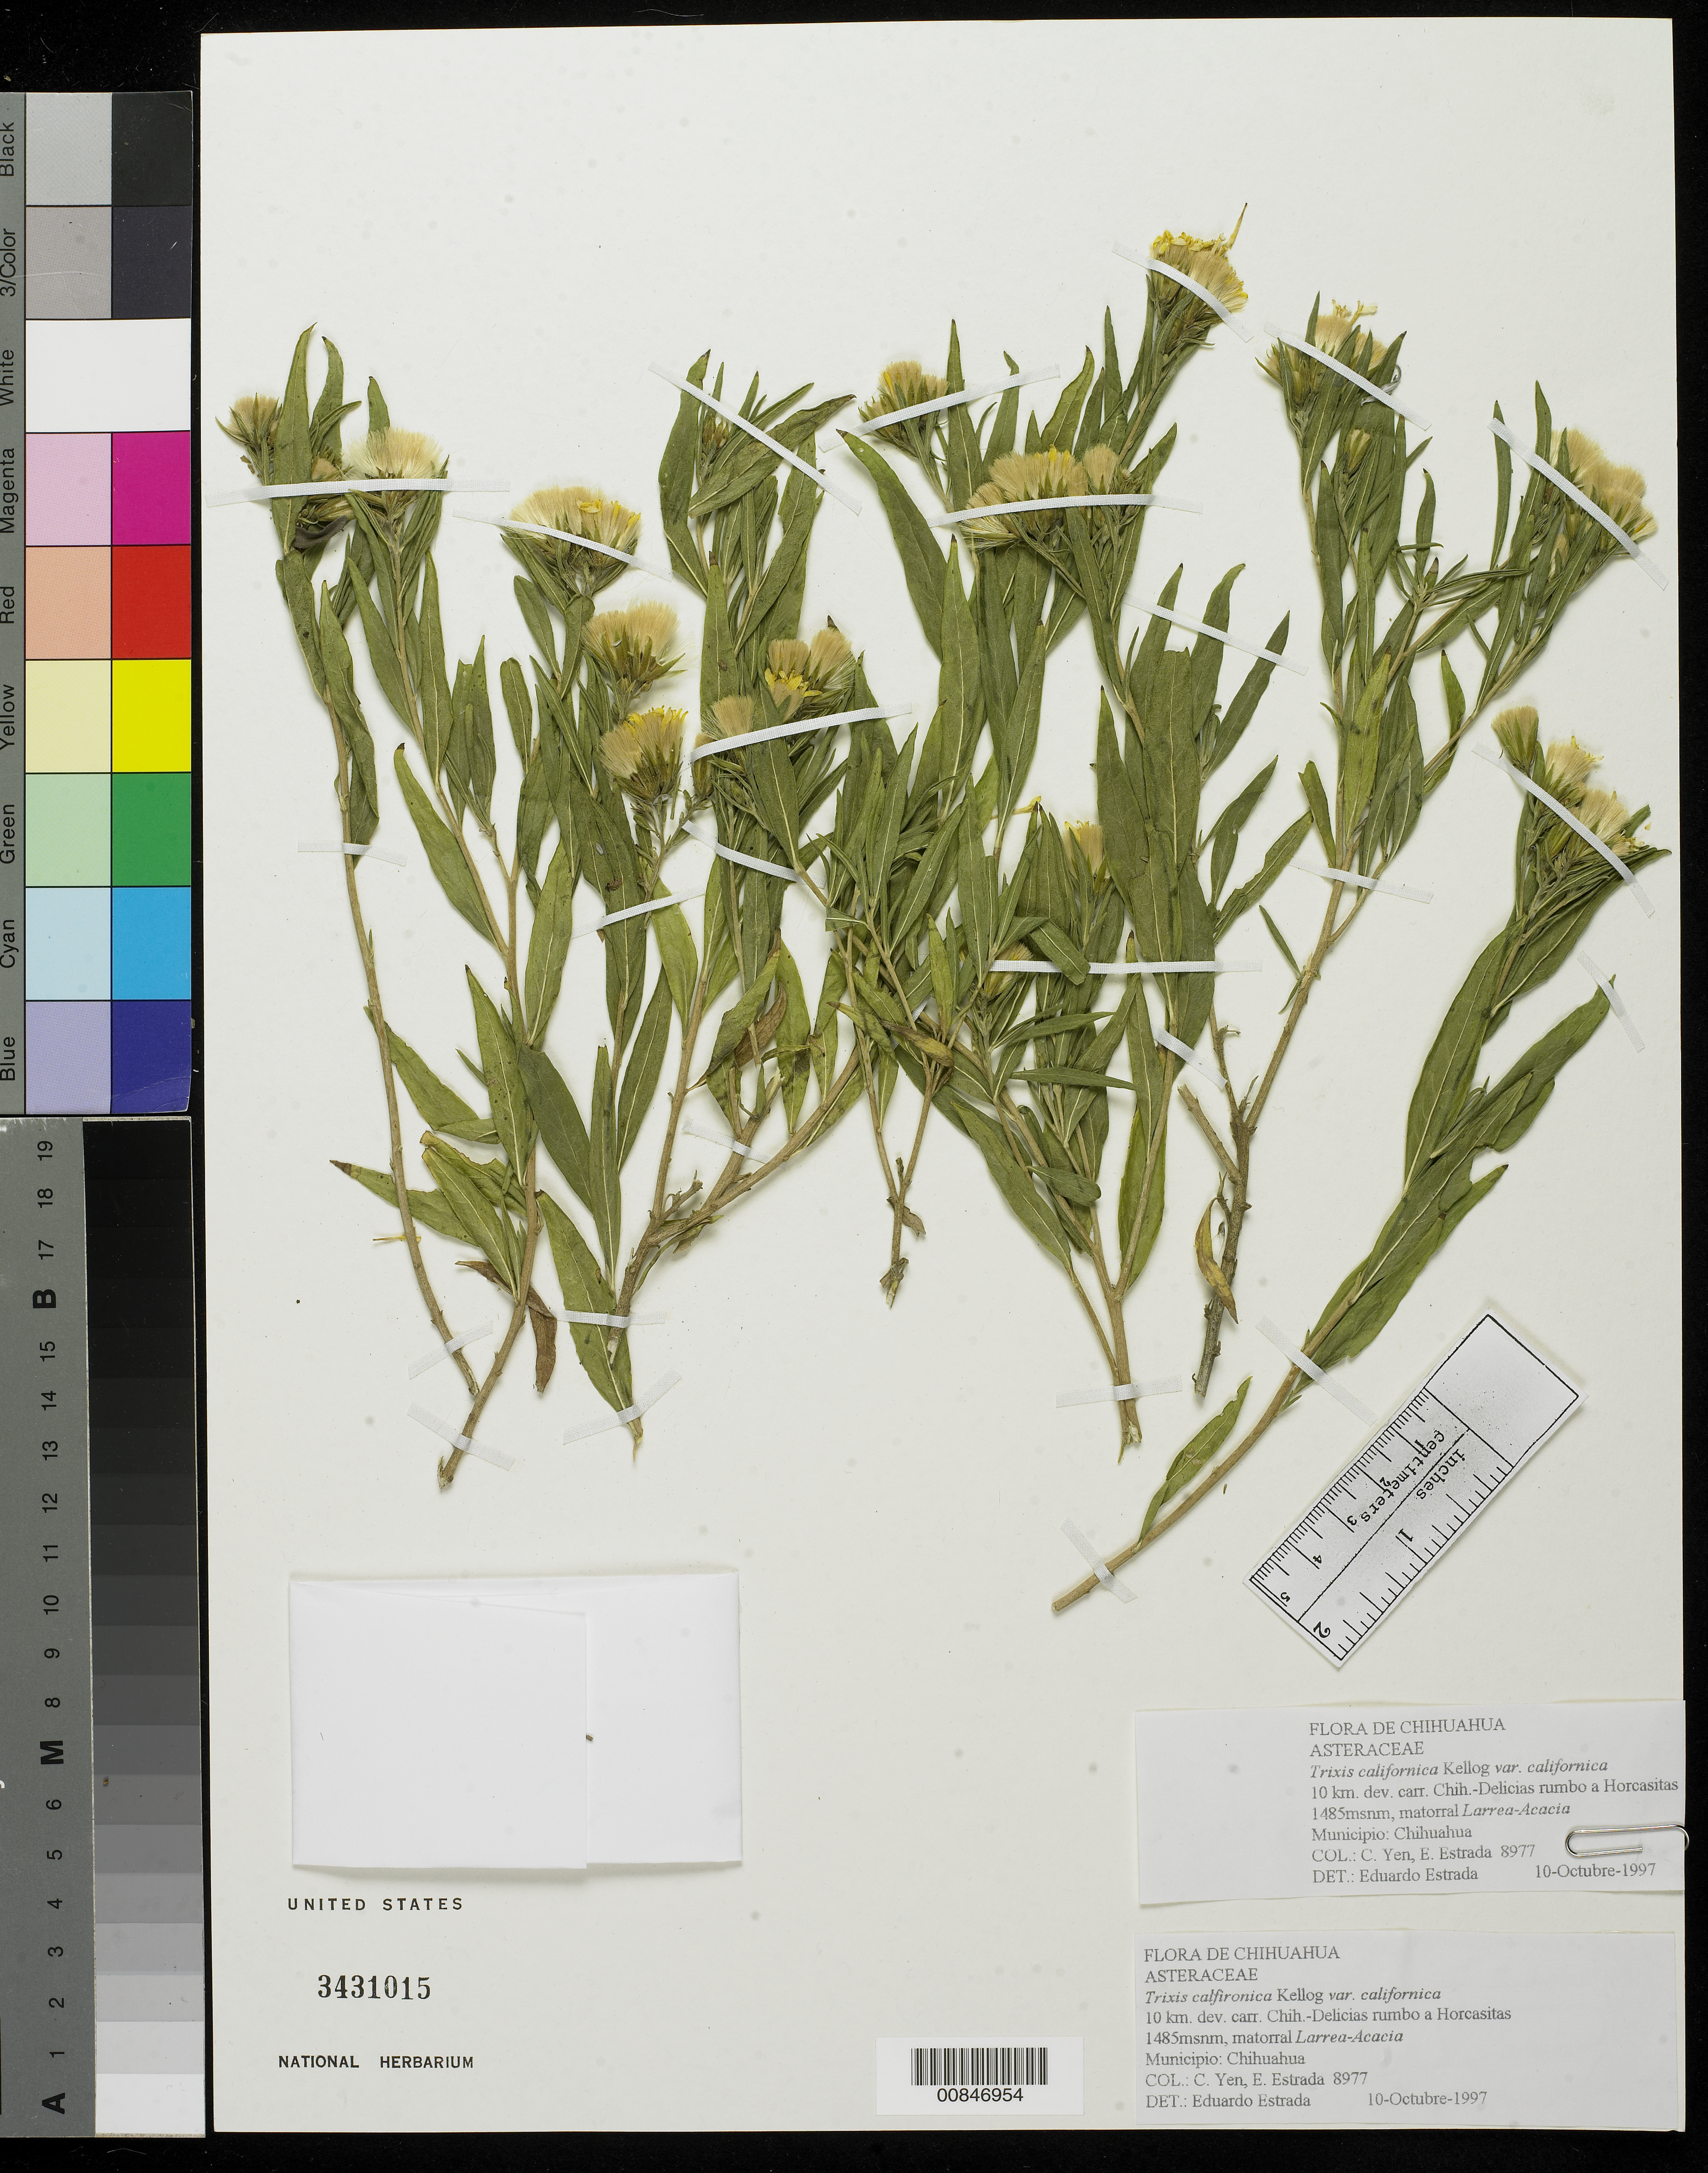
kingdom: Plantae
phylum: Tracheophyta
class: Magnoliopsida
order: Asterales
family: Asteraceae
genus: Trixis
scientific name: Trixis californica var. californica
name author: Kellogg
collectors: Y. C. Yang & E. Estrada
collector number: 8977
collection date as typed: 10 Oct 1997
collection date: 1997-10-10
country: Mexico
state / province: Chihuahua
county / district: Chihuahua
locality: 10 km. desviación carretera Chihuahua-Delicias rumbo a Horcasitas.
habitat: Matorral Larrea-Acacia.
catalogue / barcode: US 3431015